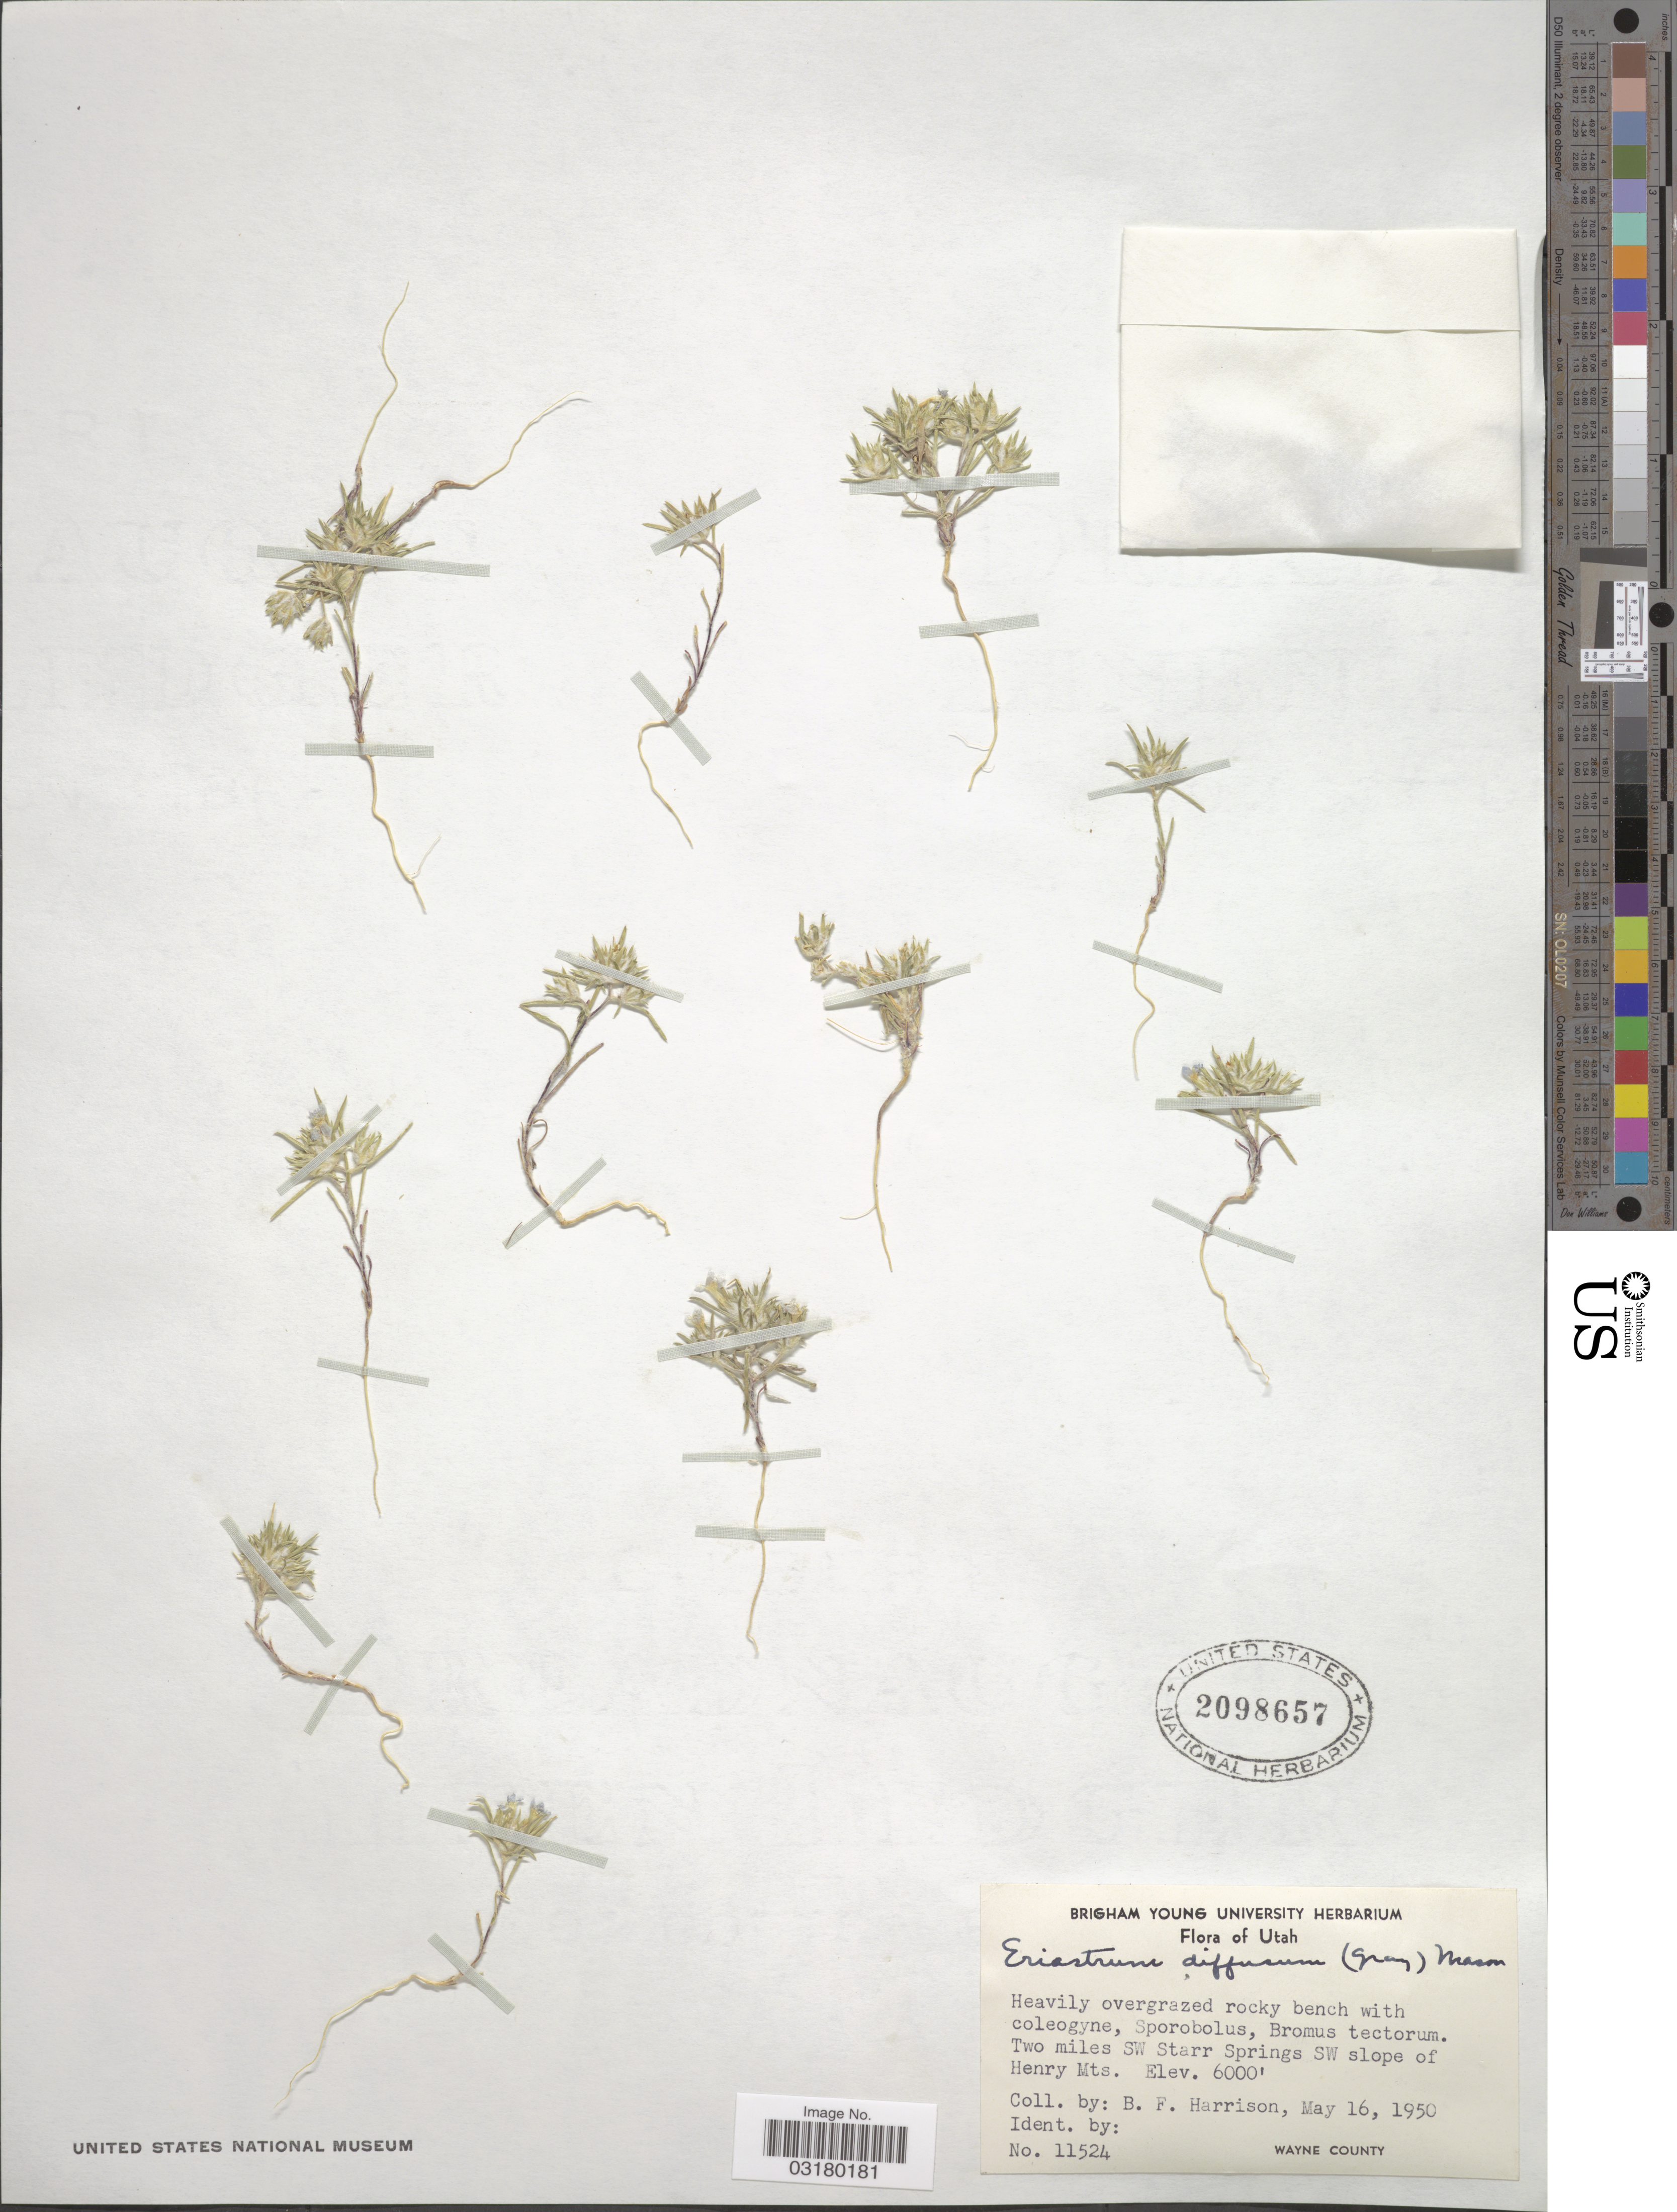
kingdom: Plantae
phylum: Tracheophyta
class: Magnoliopsida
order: Ericales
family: Polemoniaceae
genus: Eriastrum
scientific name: Eriastrum diffusum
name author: (A. Gray) H. Mason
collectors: B. F. Harrison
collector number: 11524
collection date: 1950-05-16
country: United States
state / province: Utah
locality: Two miles SW Starr Springs SW slope of Henry Mts.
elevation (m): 1829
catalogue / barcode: US 2098657